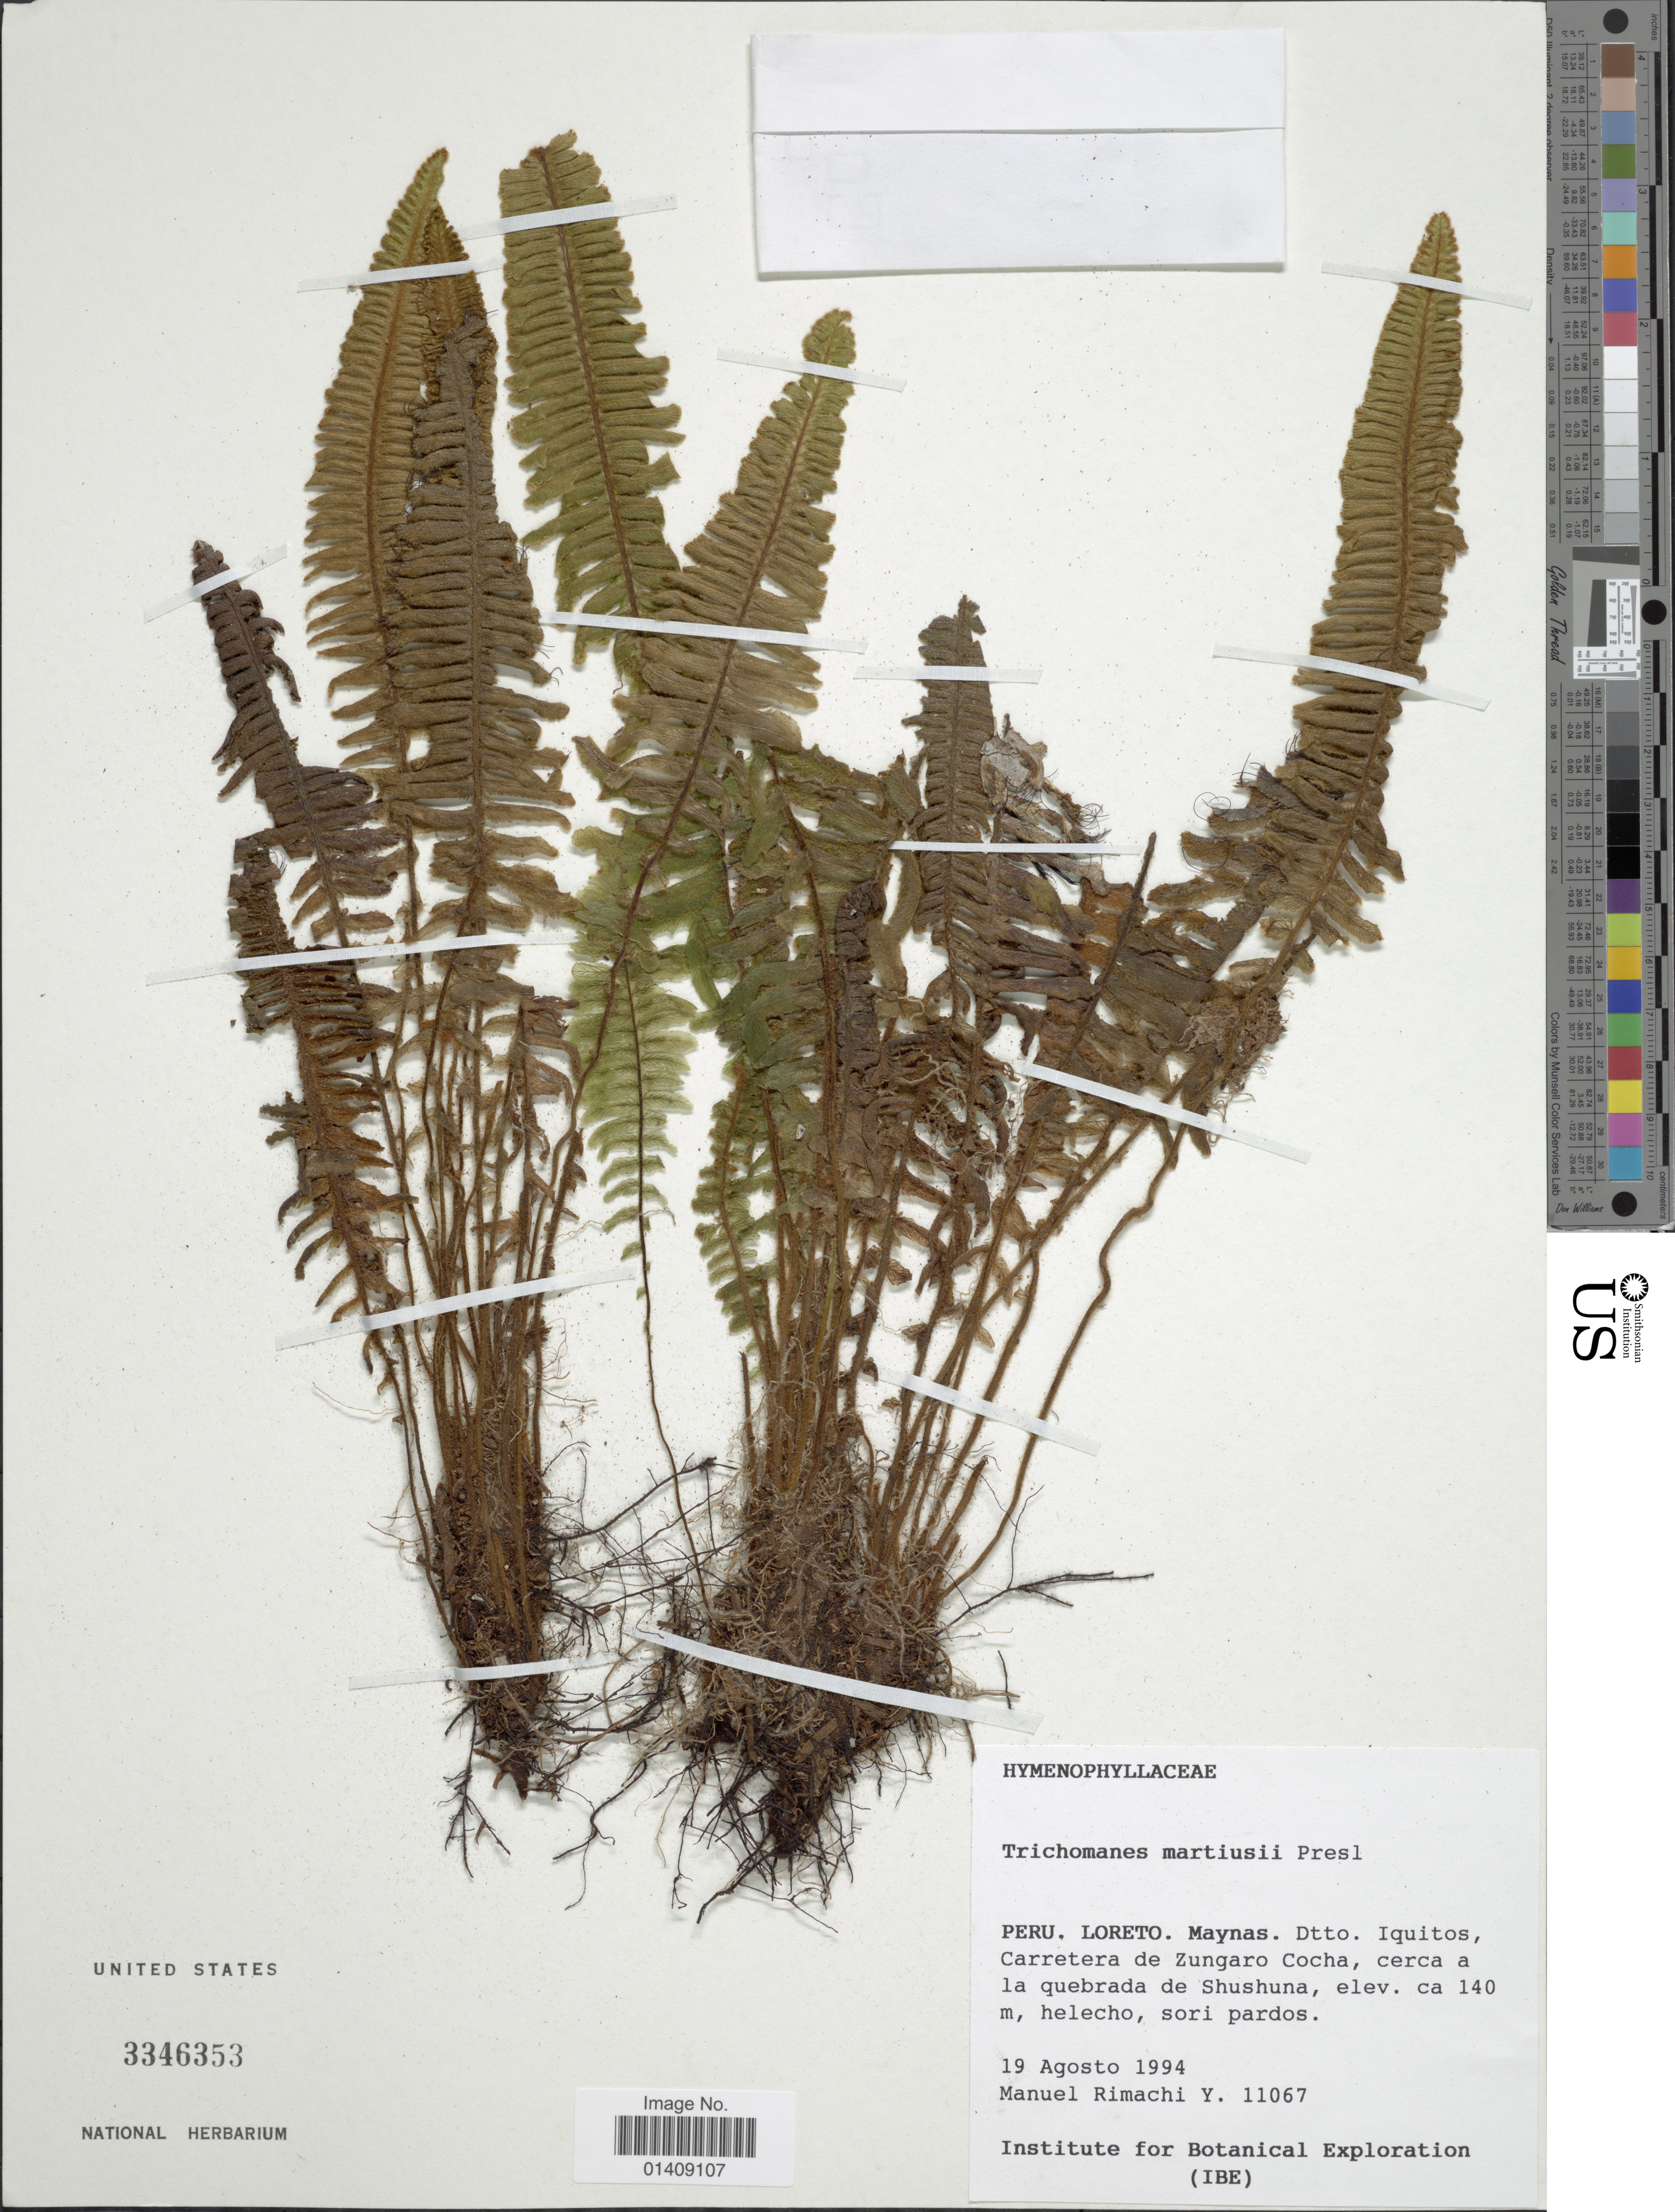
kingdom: Plantae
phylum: Tracheophyta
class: Polypodiopsida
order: Hymenophyllales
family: Hymenophyllaceae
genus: Trichomanes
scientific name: Trichomanes martiusii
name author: C. Presl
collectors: M. Rimachi Y.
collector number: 11067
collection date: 1994-08-19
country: Peru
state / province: Loreto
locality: Maynas. Dtto. Iquitos, Carretera de Zungaro Cocha, cerca a la quebrada de Shushuna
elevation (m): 140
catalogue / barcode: US 3346353